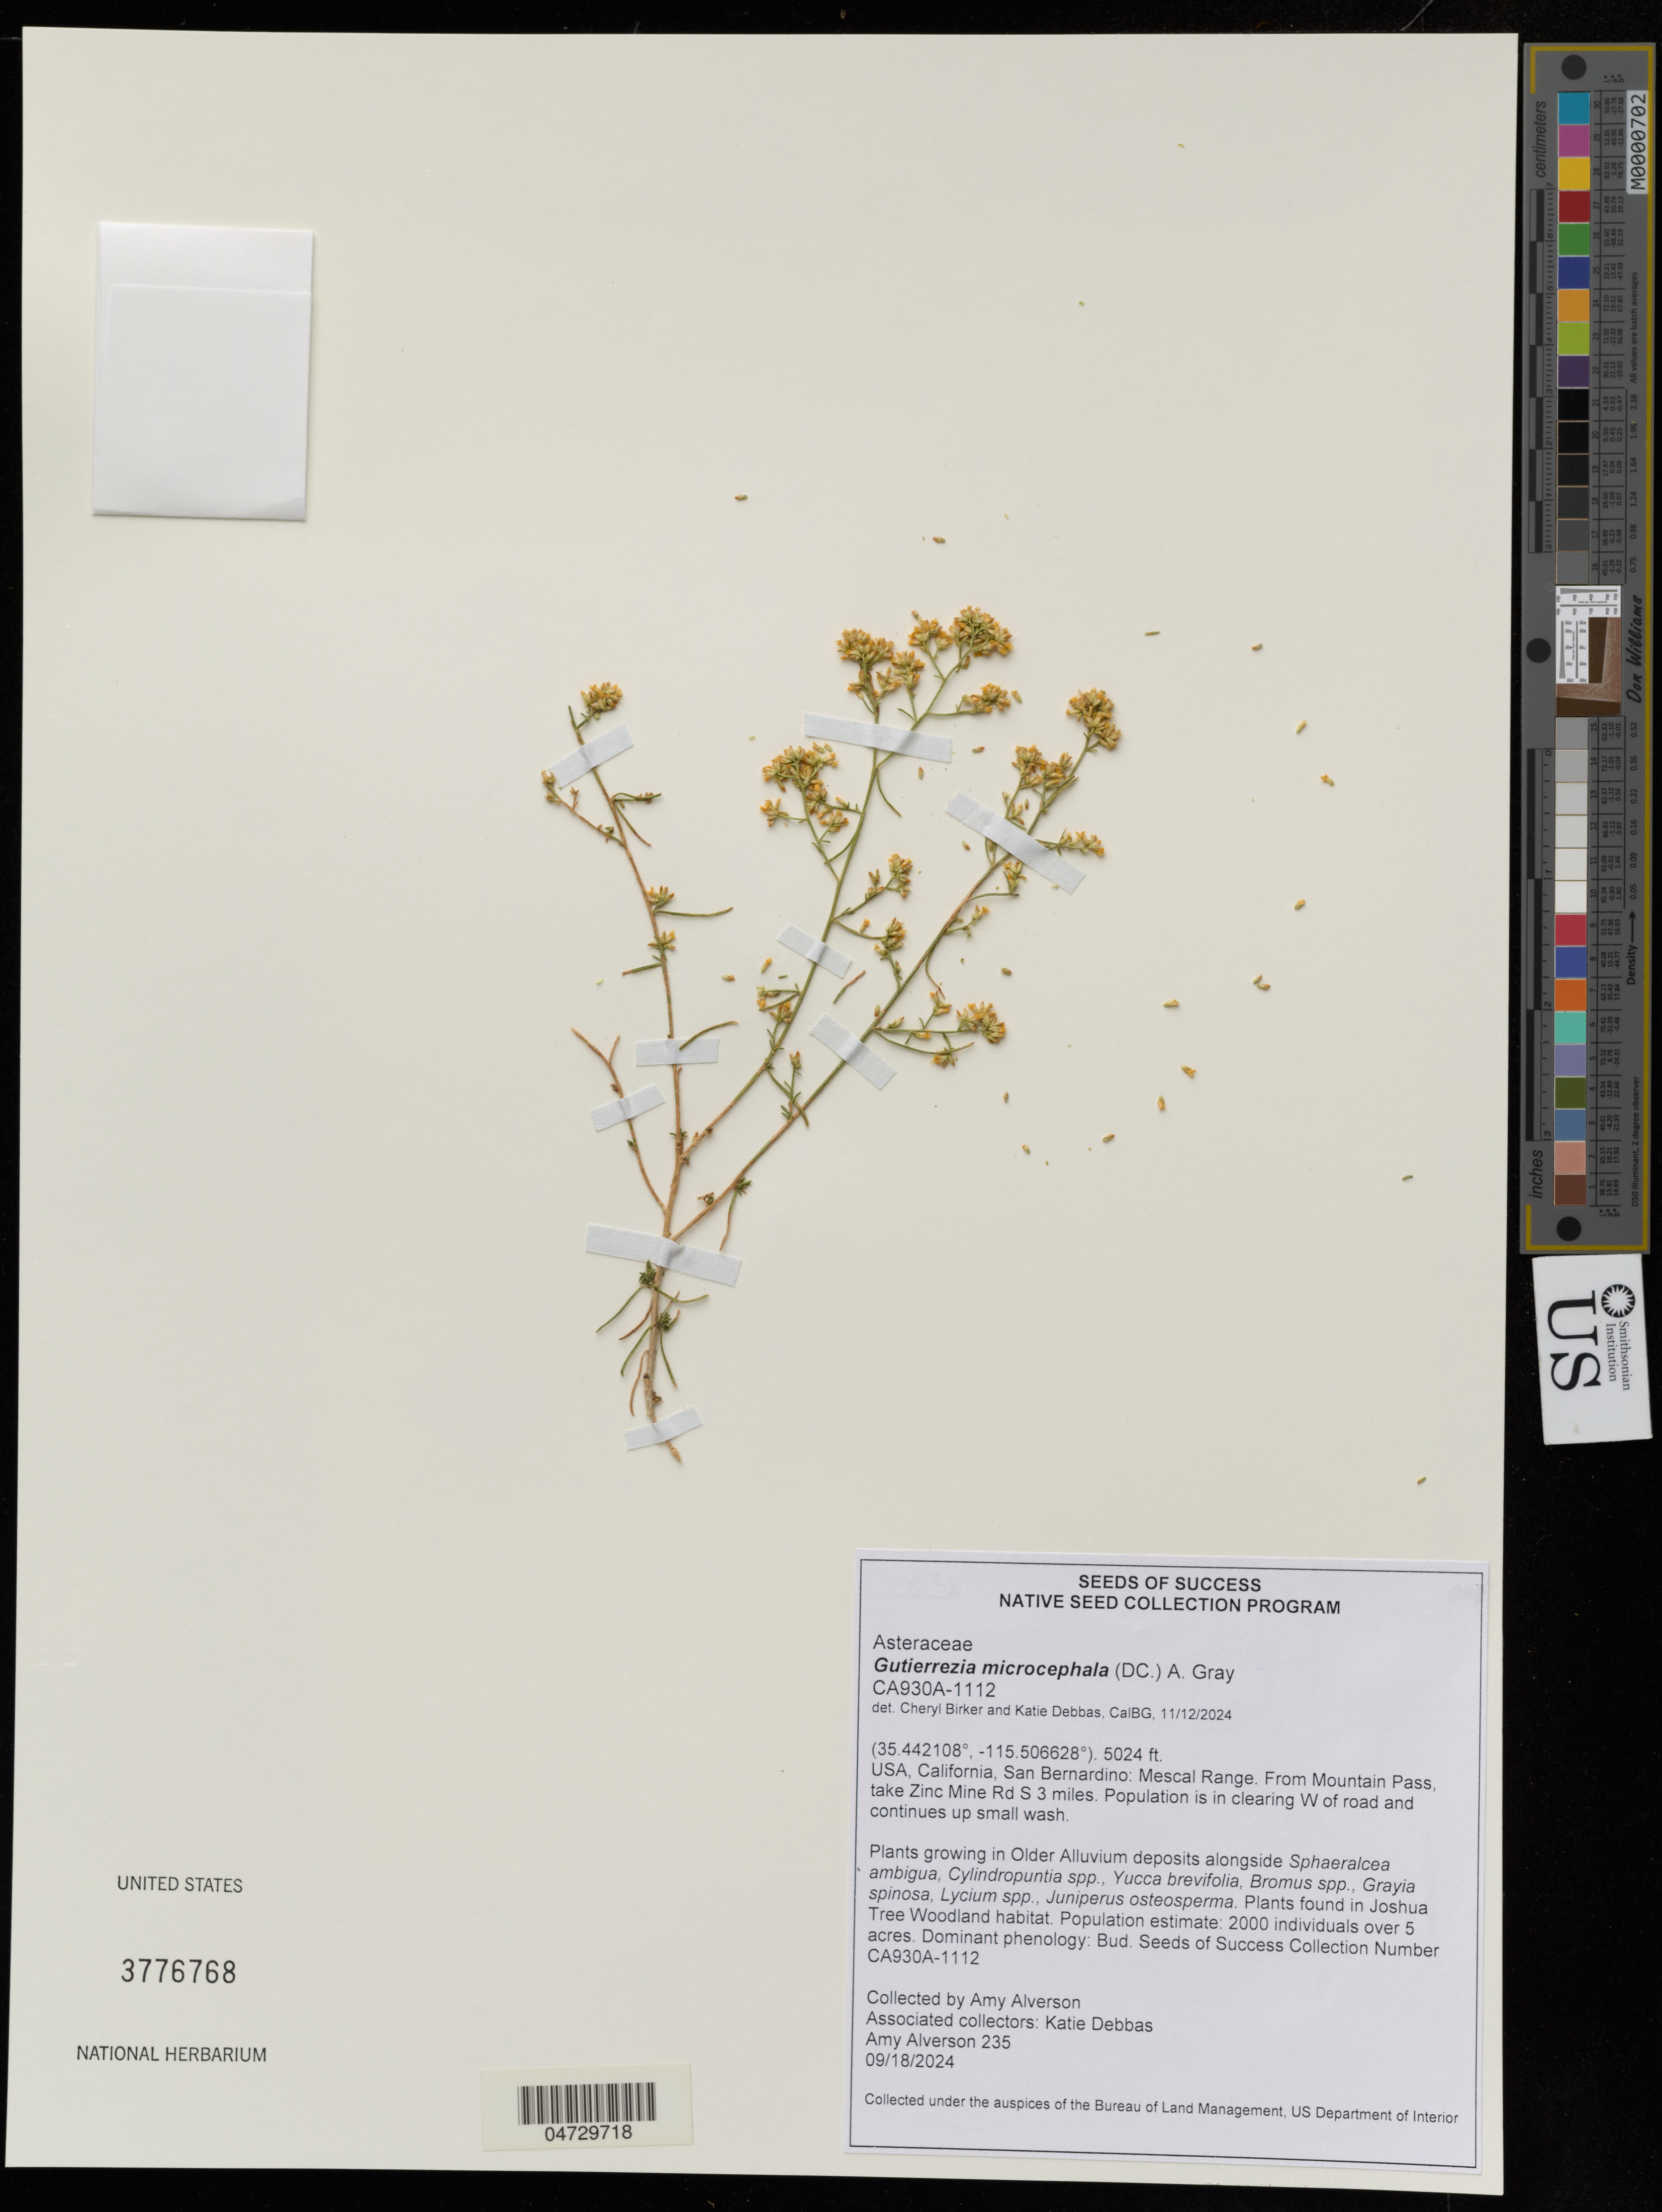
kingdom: Plantae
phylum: Tracheophyta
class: Magnoliopsida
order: Asterales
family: Asteraceae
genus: Gutierrezia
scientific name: Gutierrezia microcephala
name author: (DC.) A. Gray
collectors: A. Alverson & K. Debbas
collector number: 235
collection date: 2024-09-18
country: United States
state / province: California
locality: San Bernardino: Mescal Range, From Mountain Pass, take Zinc Mine Rd S 3 miles.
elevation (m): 1531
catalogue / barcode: US 3776768